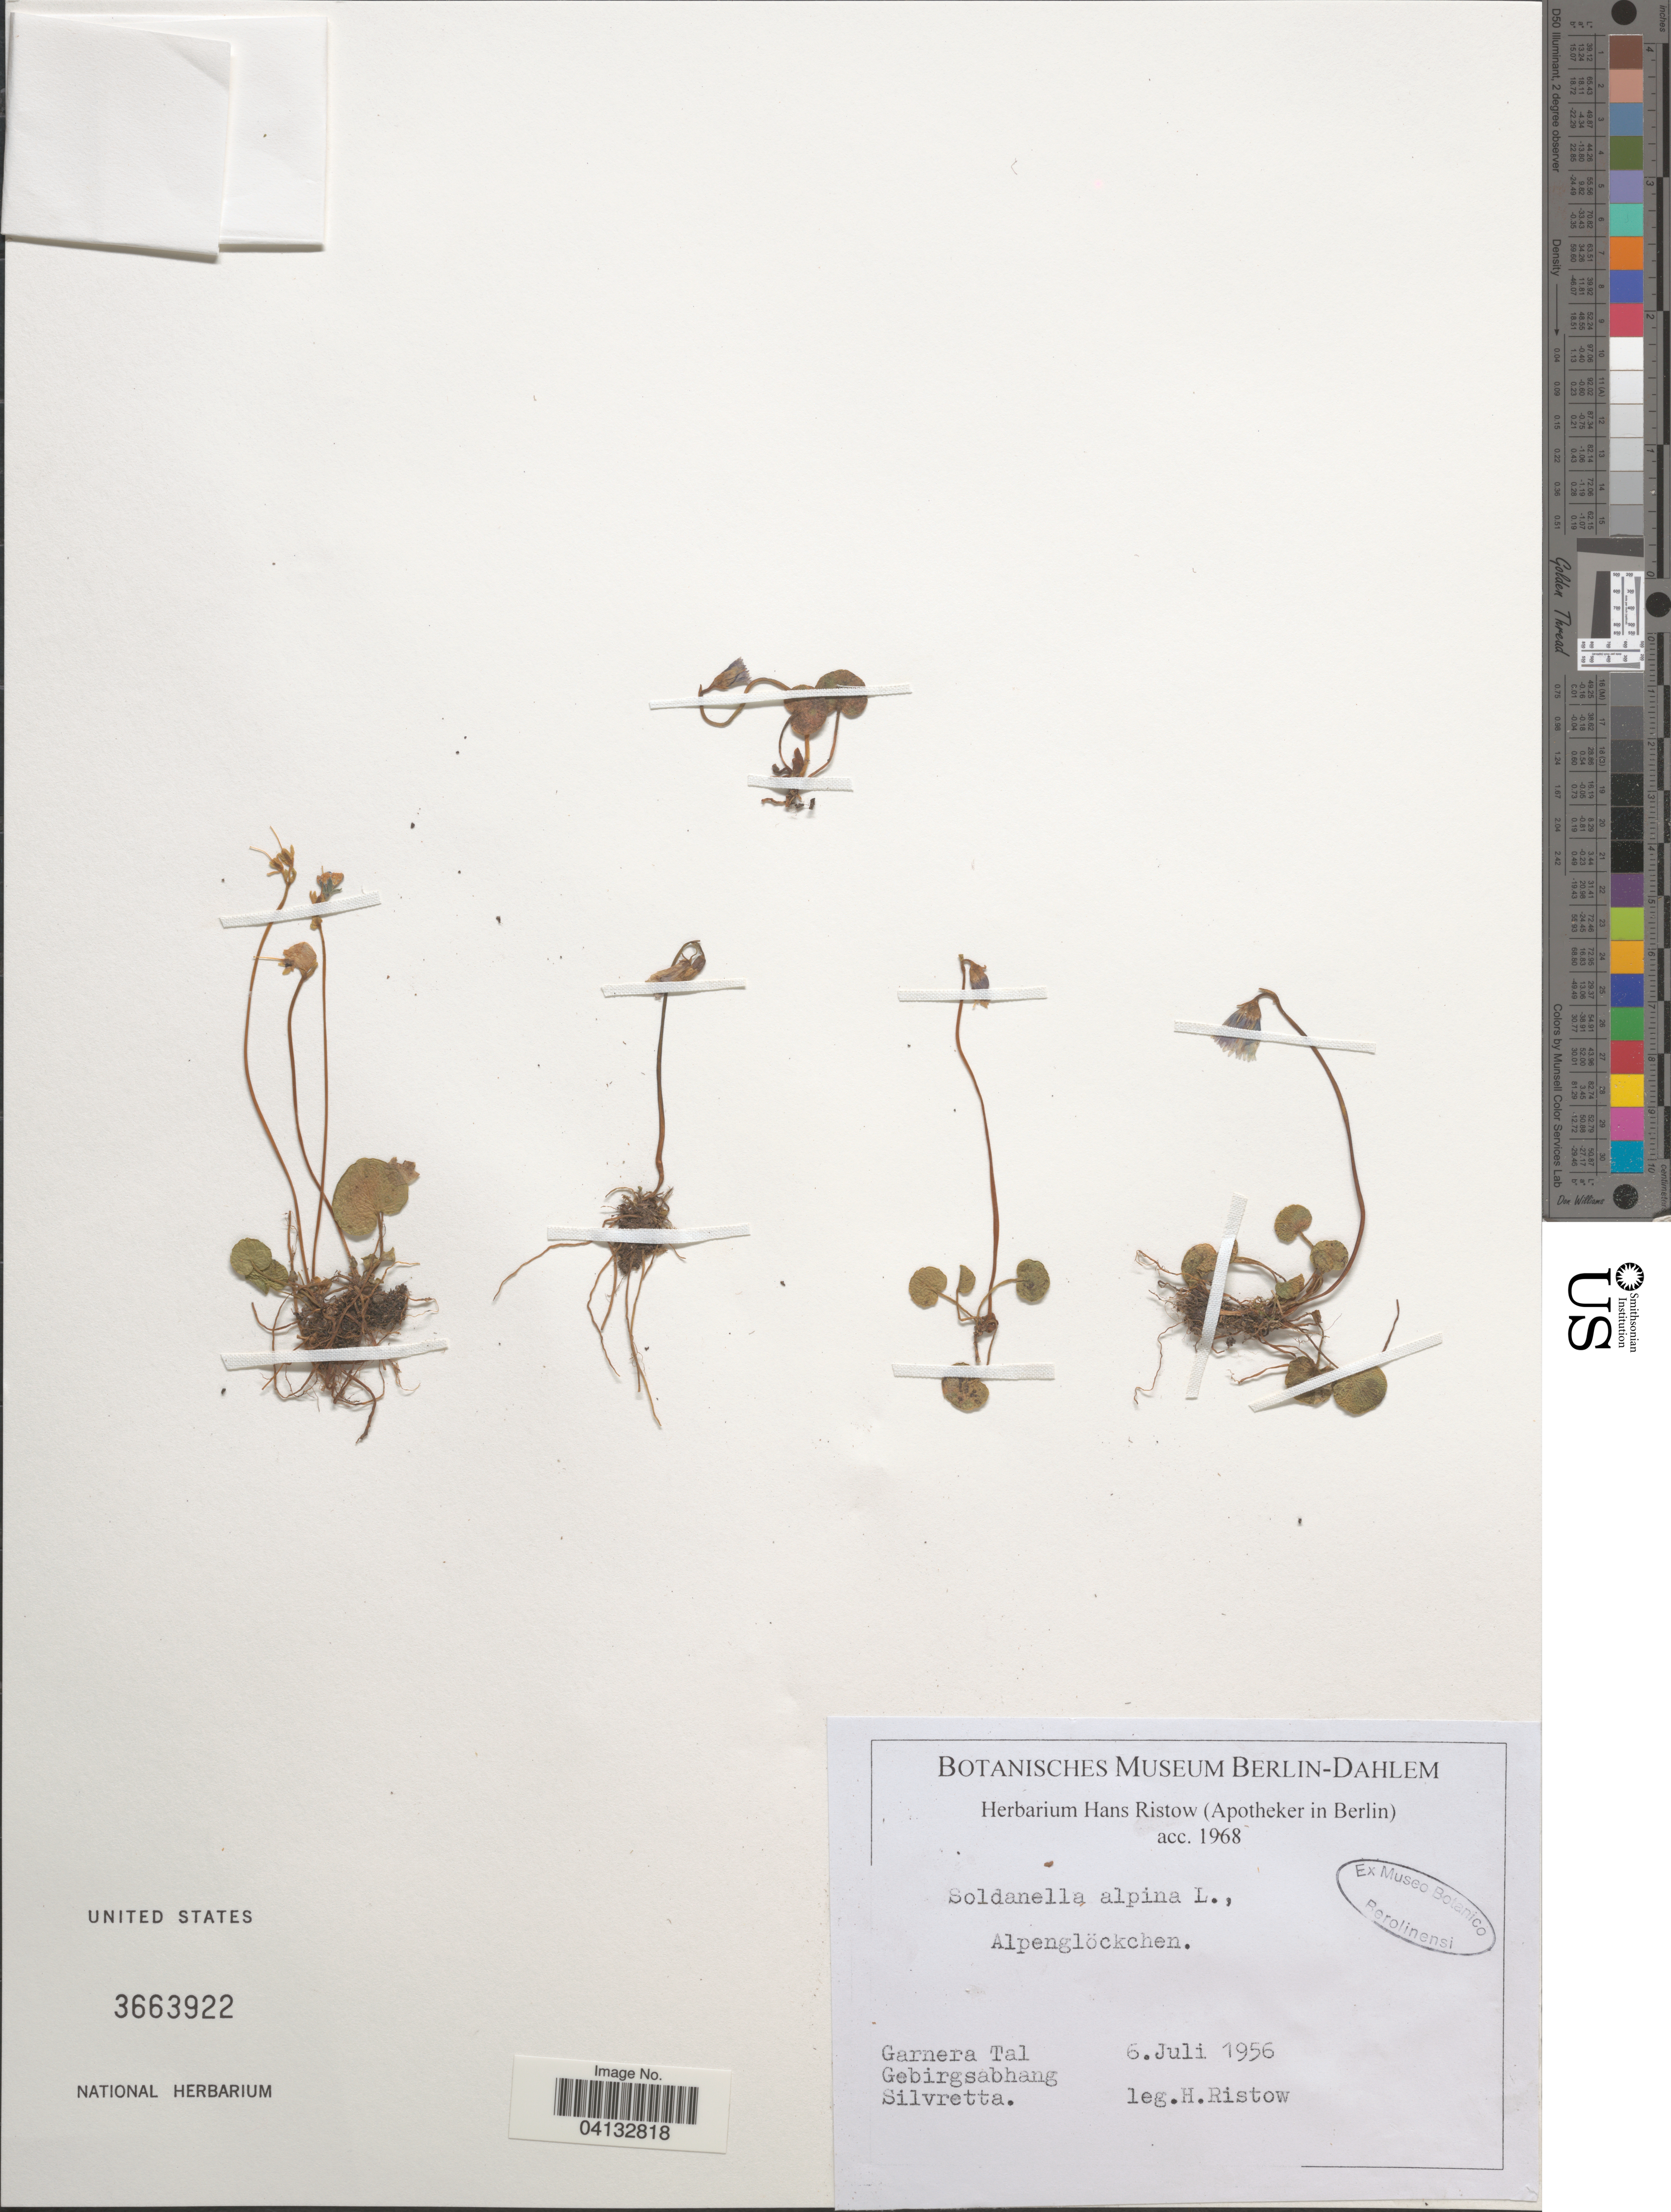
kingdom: Plantae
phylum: Tracheophyta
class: Magnoliopsida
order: Ericales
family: Primulaceae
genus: Soldanella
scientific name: Soldanella alpina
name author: L.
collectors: H. Ristow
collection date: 1956-07-06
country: Austria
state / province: Vorarlberg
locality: Garnera Tal Gebirgsabhang Silvretta.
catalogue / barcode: US 3663922